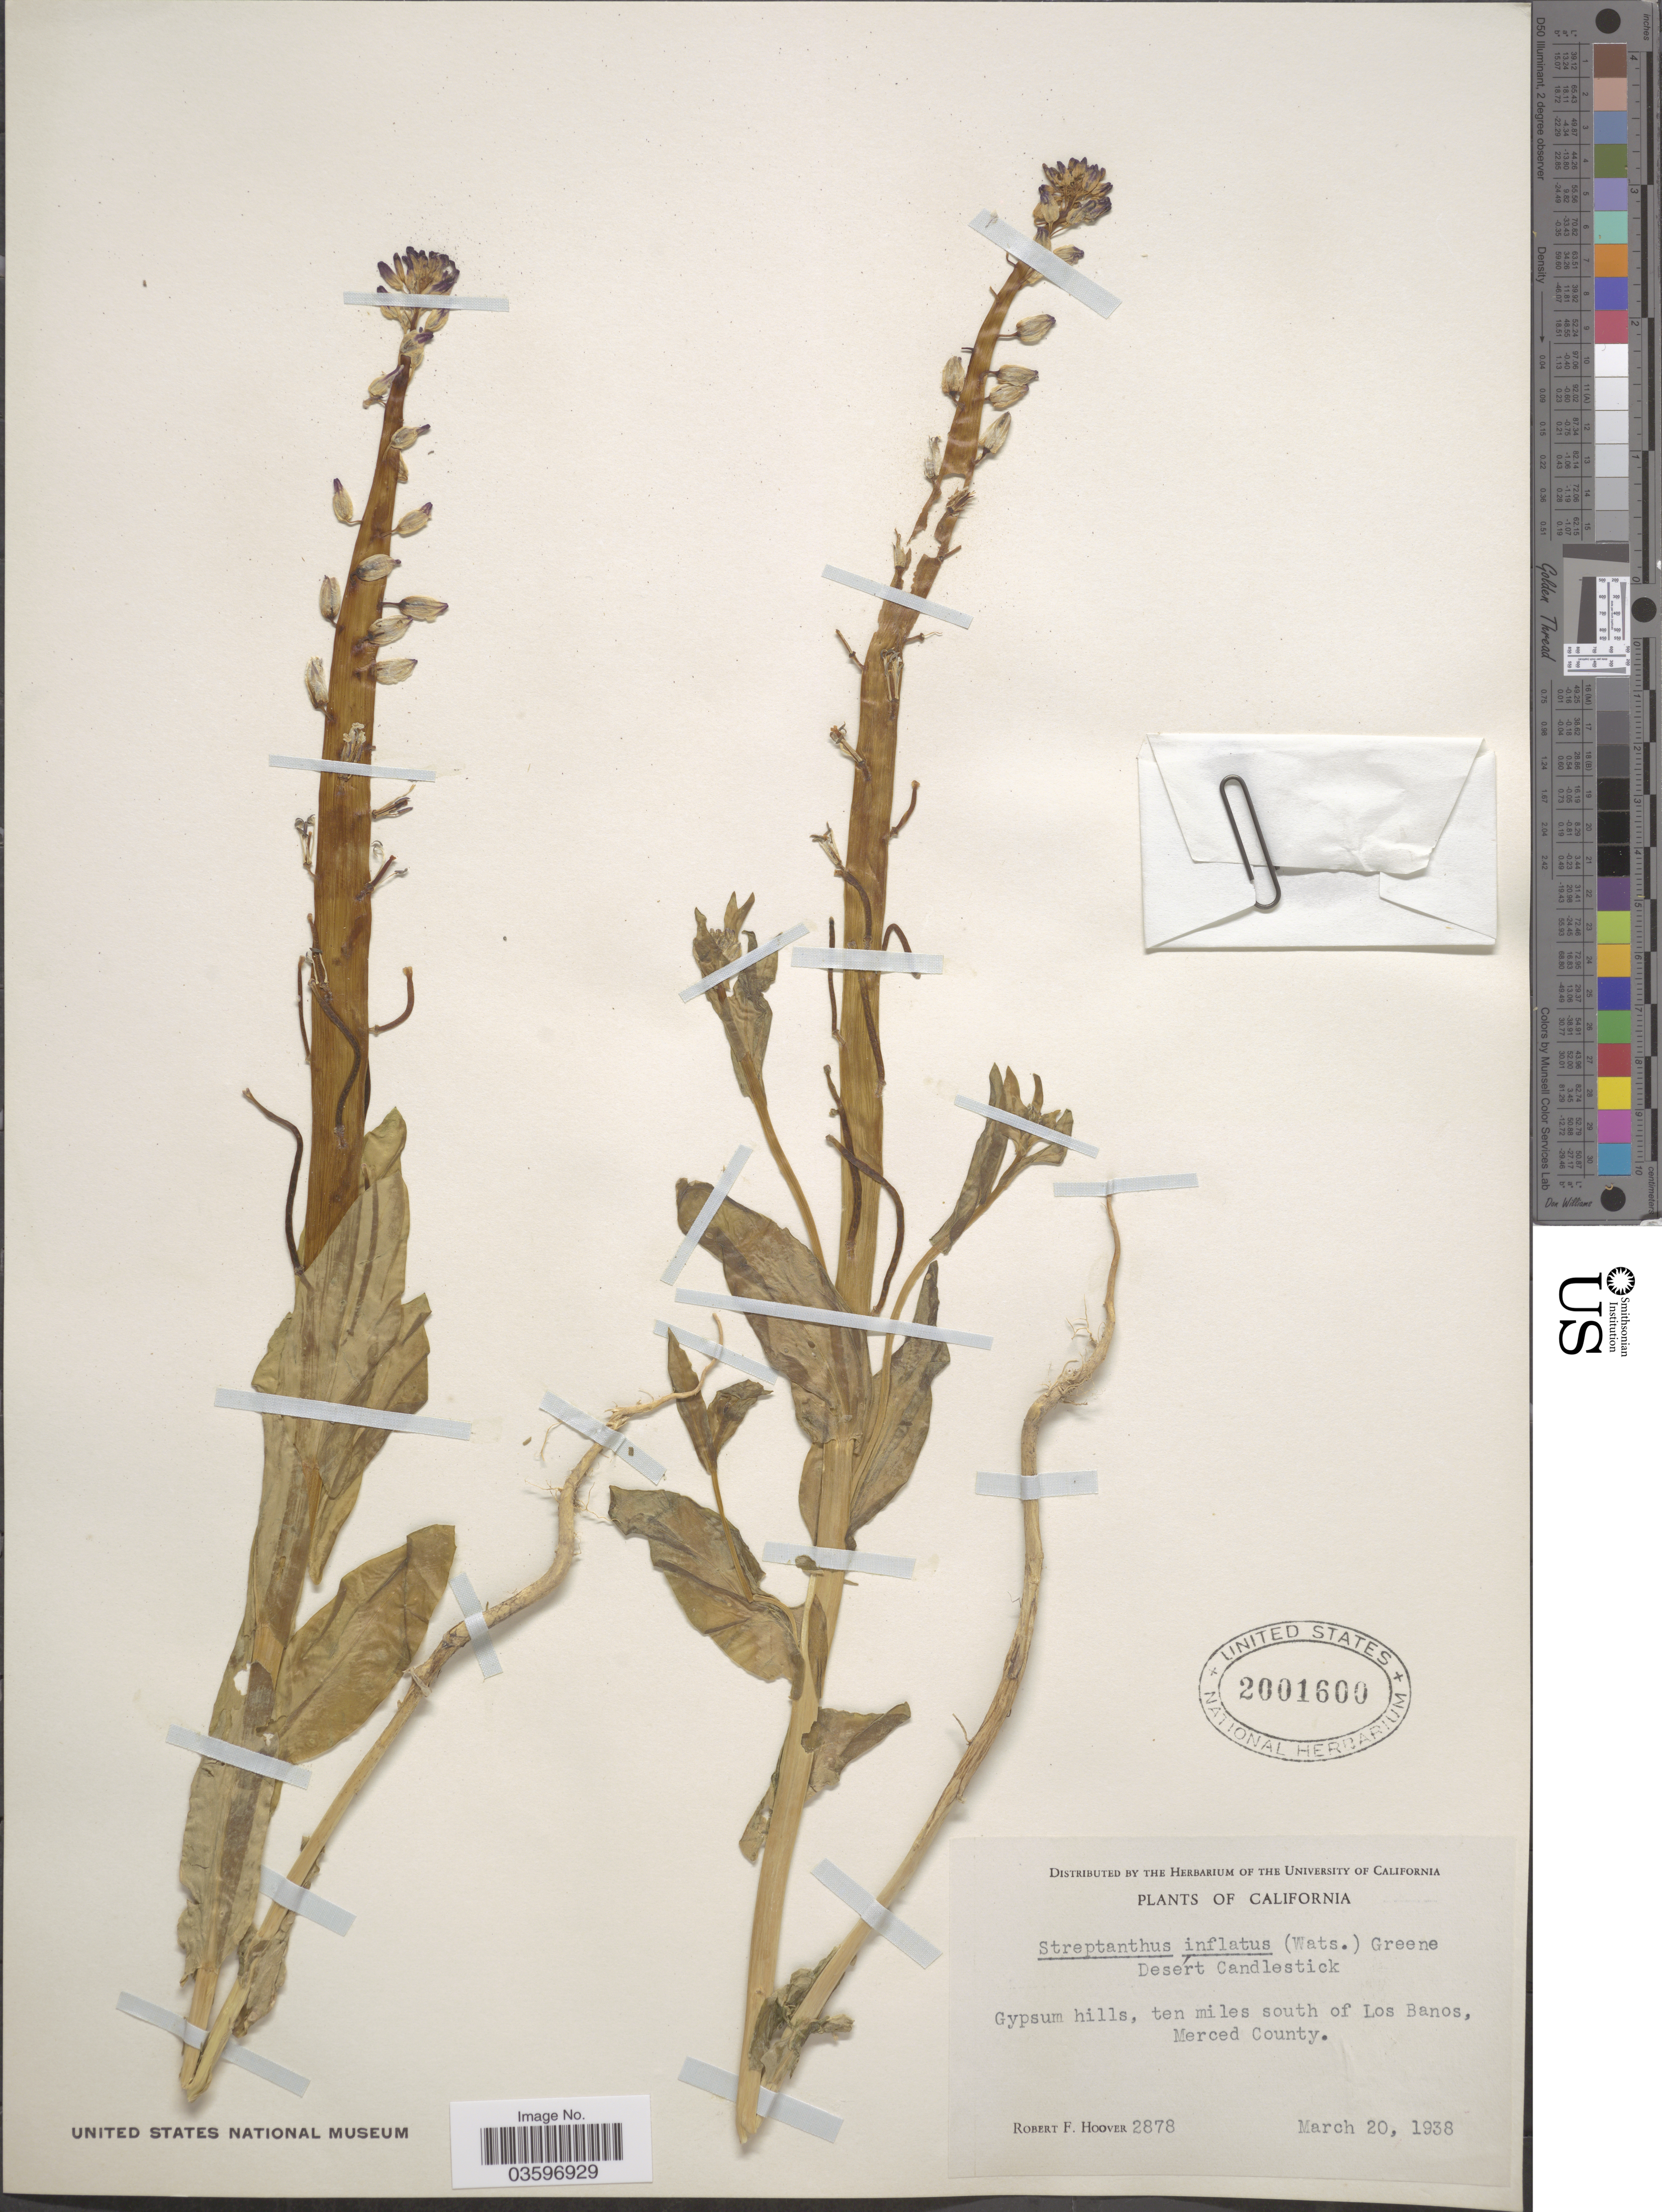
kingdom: Plantae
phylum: Tracheophyta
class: Magnoliopsida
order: Brassicales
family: Brassicaceae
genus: Caulanthus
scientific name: Caulanthus inflatus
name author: S. Watson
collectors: R. F. Hoover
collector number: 2878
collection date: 1938-03-20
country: United States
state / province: California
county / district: Merced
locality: Gypsum hills, ten miles south of Los Banos, Merced County.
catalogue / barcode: US 2001600